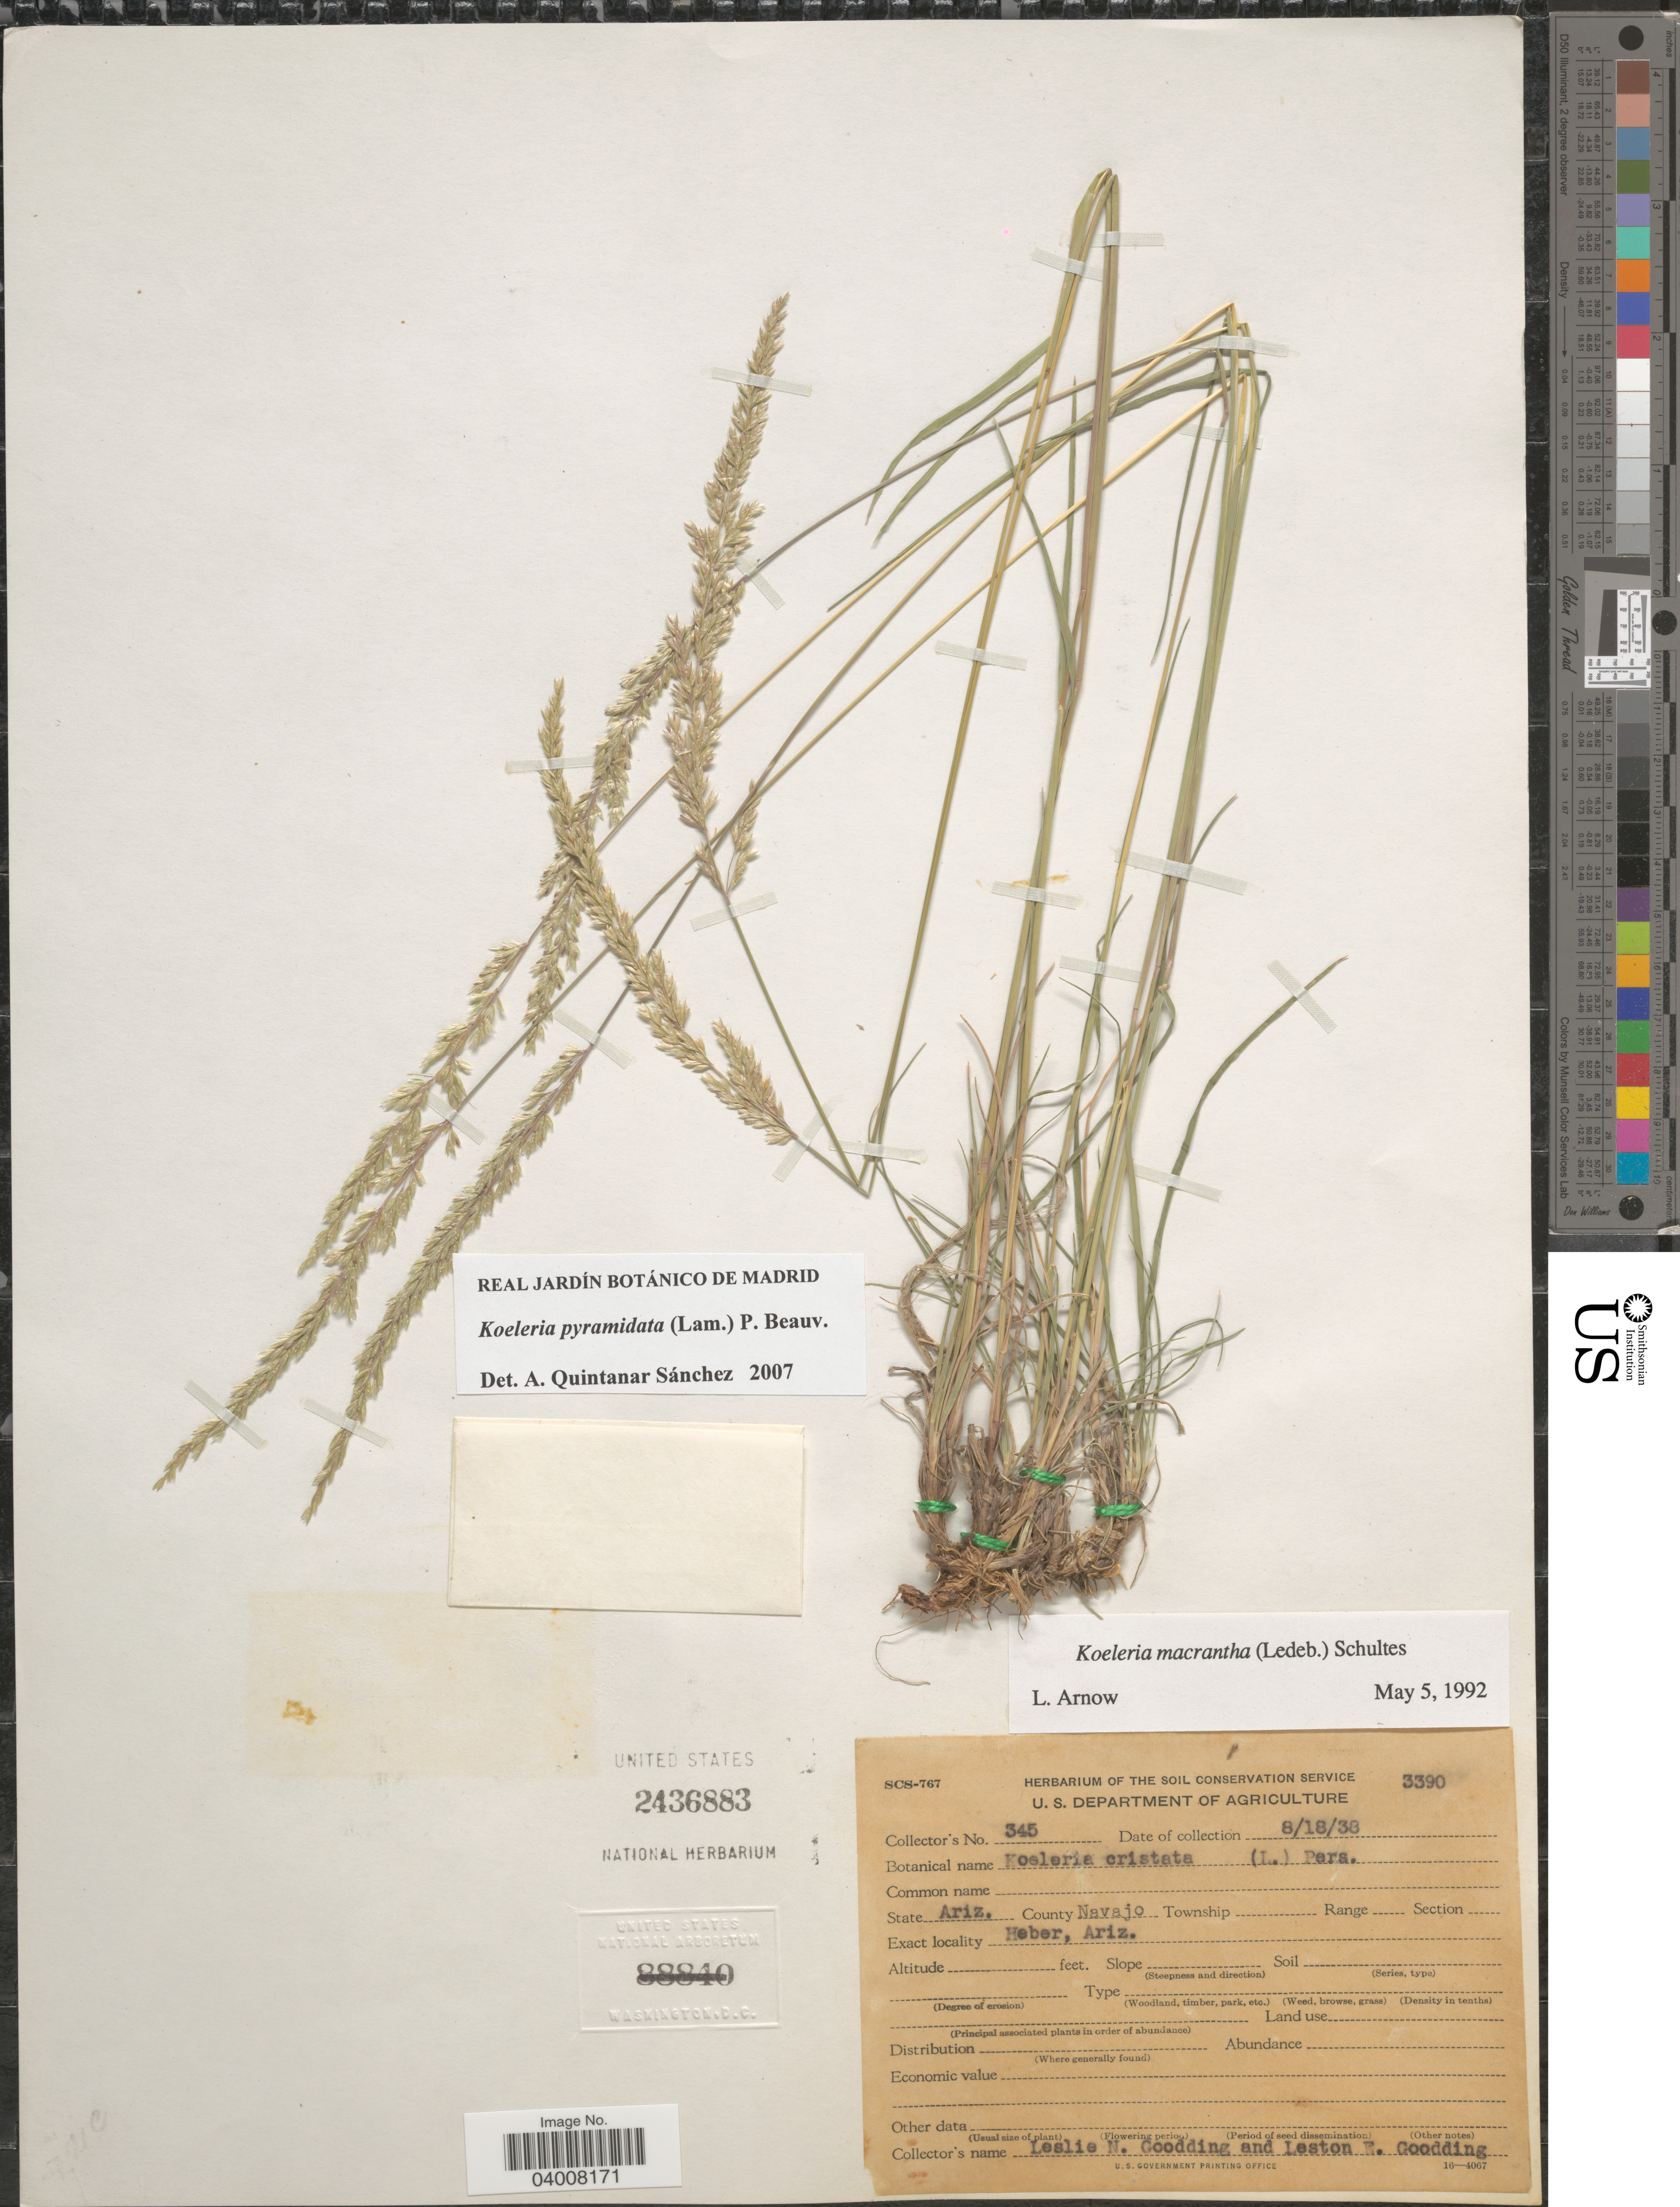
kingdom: Plantae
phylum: Tracheophyta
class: Liliopsida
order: Poales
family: Poaceae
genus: Koeleria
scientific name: Koeleria pyramidata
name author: (Lam.) P. Beauv.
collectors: L. N. Goodding & L. Goodding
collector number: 345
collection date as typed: Transcribed d/m/y: 18/8/38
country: United States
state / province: Arizona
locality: County Navajo. Heber.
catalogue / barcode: US 2436883